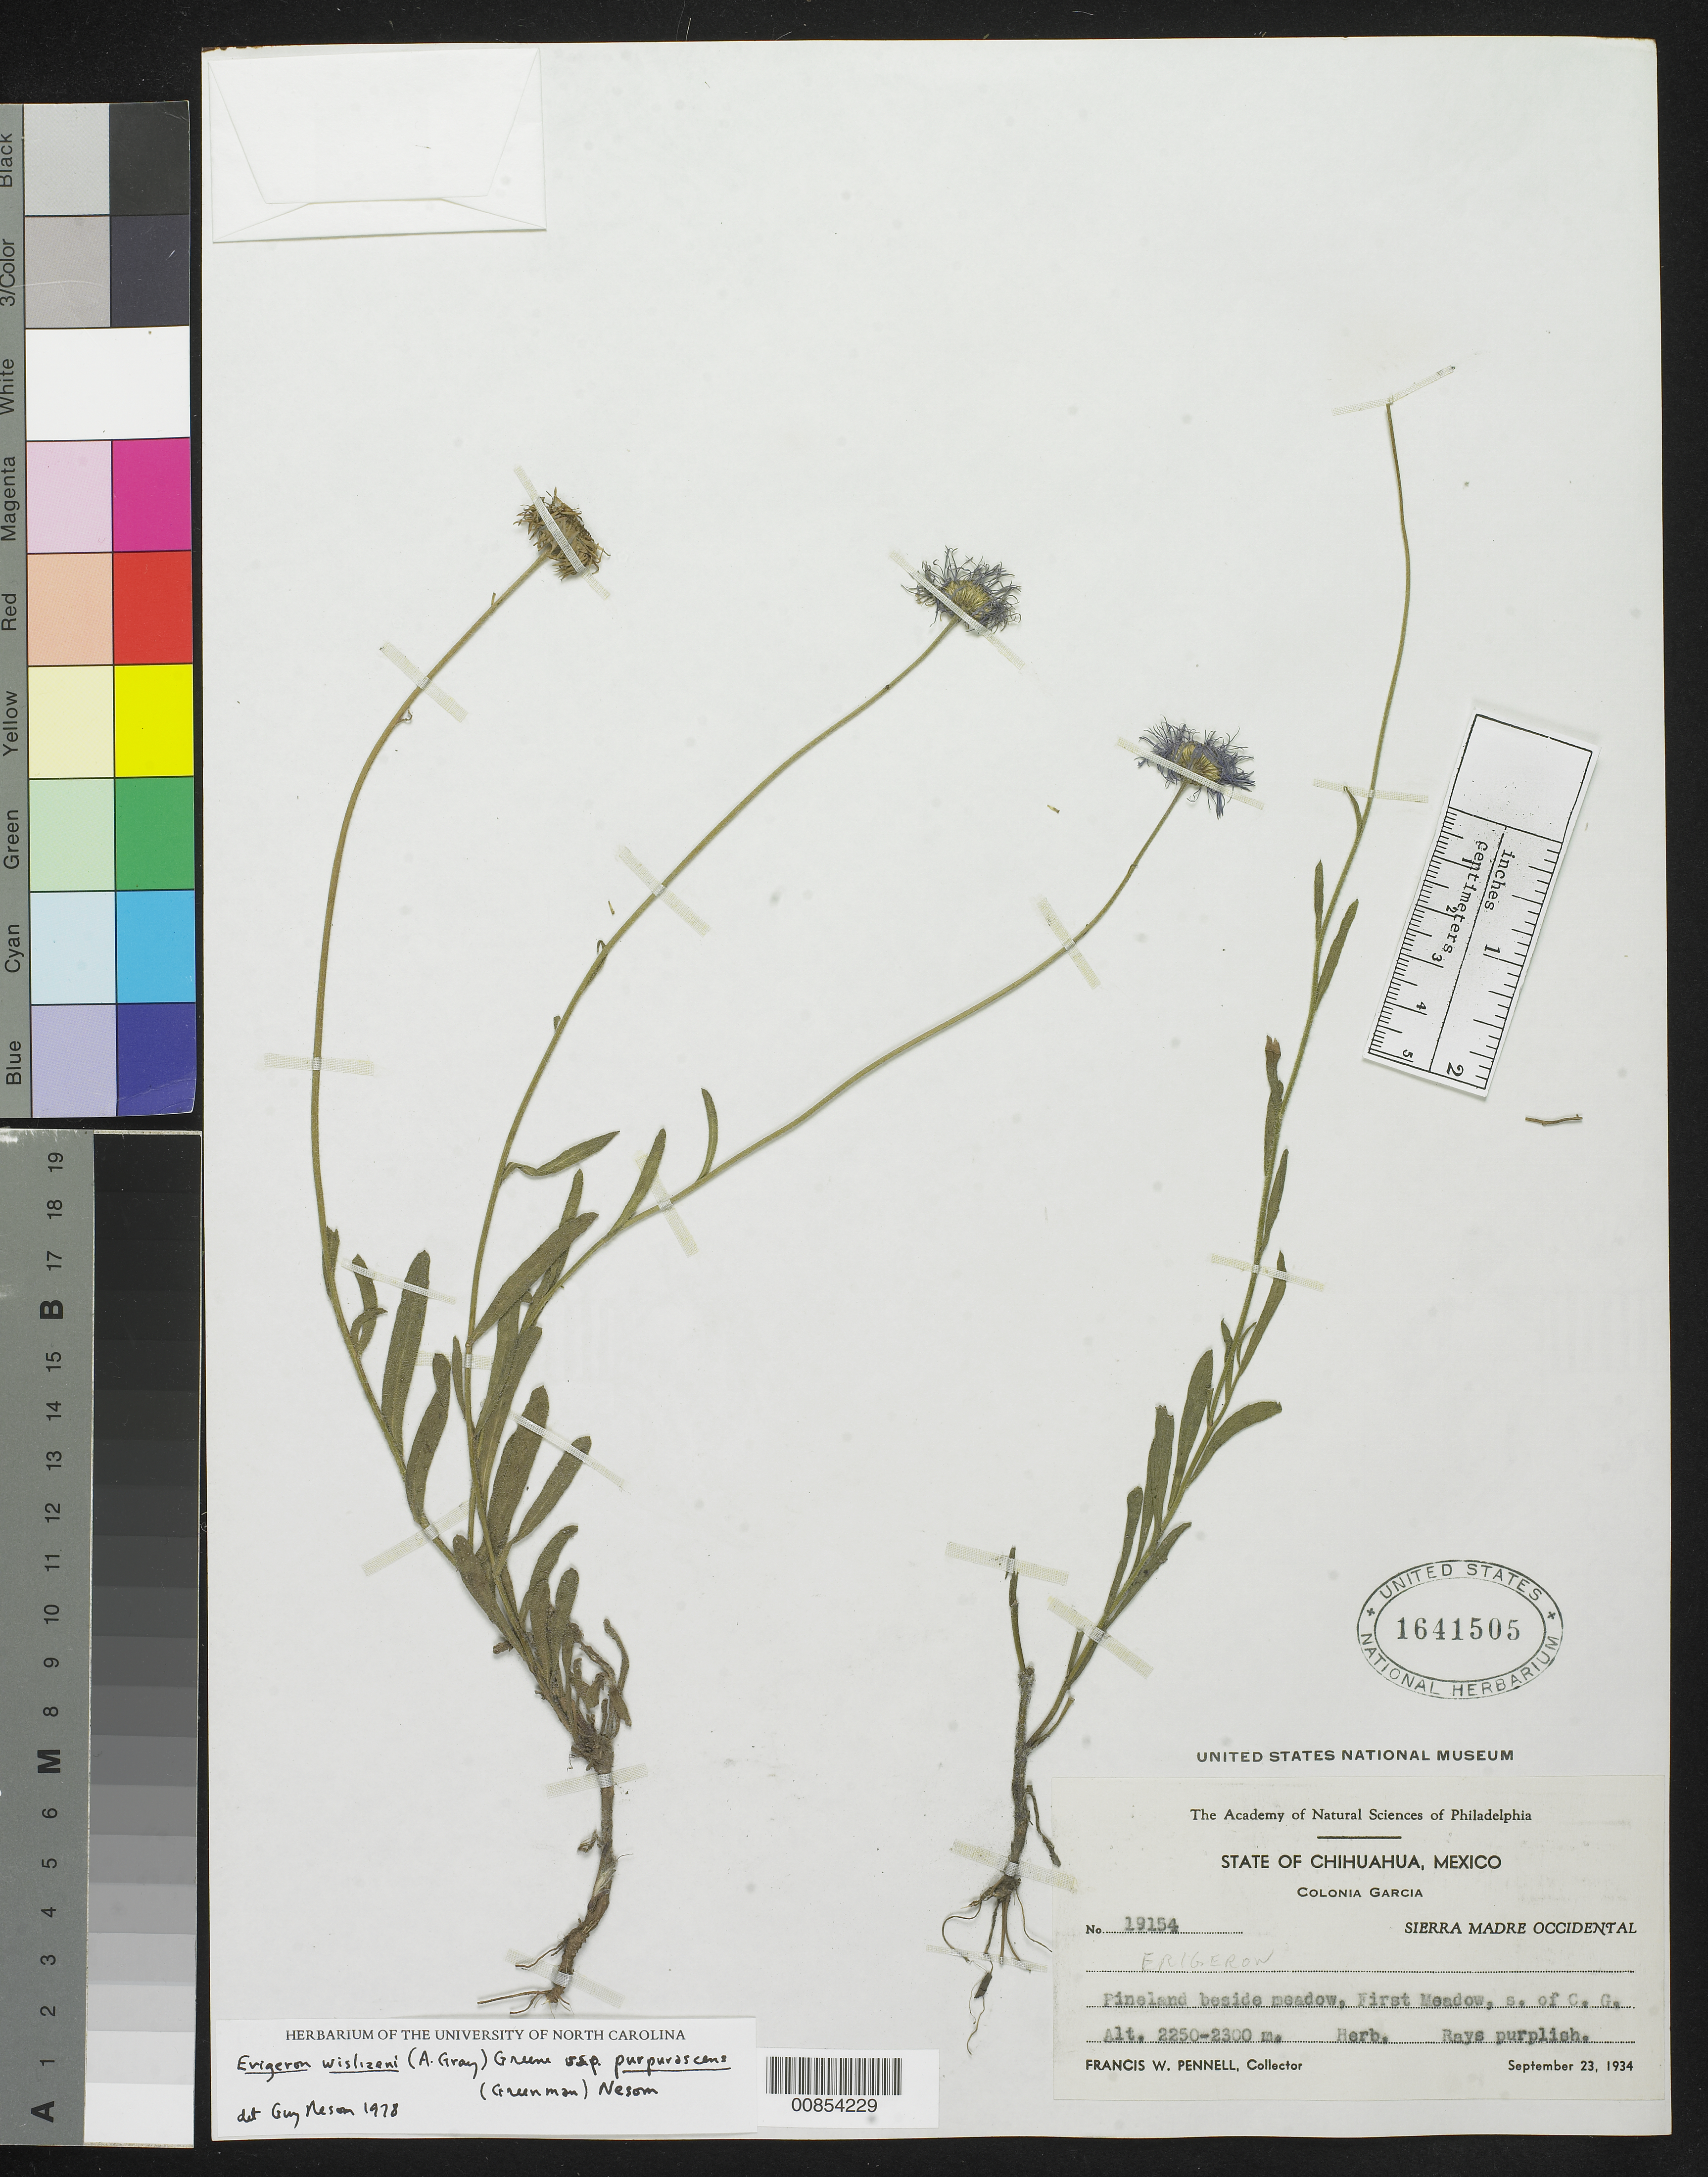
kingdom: Plantae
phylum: Tracheophyta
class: Magnoliopsida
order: Asterales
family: Asteraceae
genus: Erigeron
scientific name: Erigeron wislizeni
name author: (A. Gray) Greene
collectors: F. W. Pennell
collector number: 19154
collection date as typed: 23 Sep 1934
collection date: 1934-09-23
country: Mexico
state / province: Chihuahua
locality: Colonia García. Sierra Madre Occidental, Chihuahua.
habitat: Pineland beside meadow, first meadow S of Col. García.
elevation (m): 2300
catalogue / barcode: US 1641505